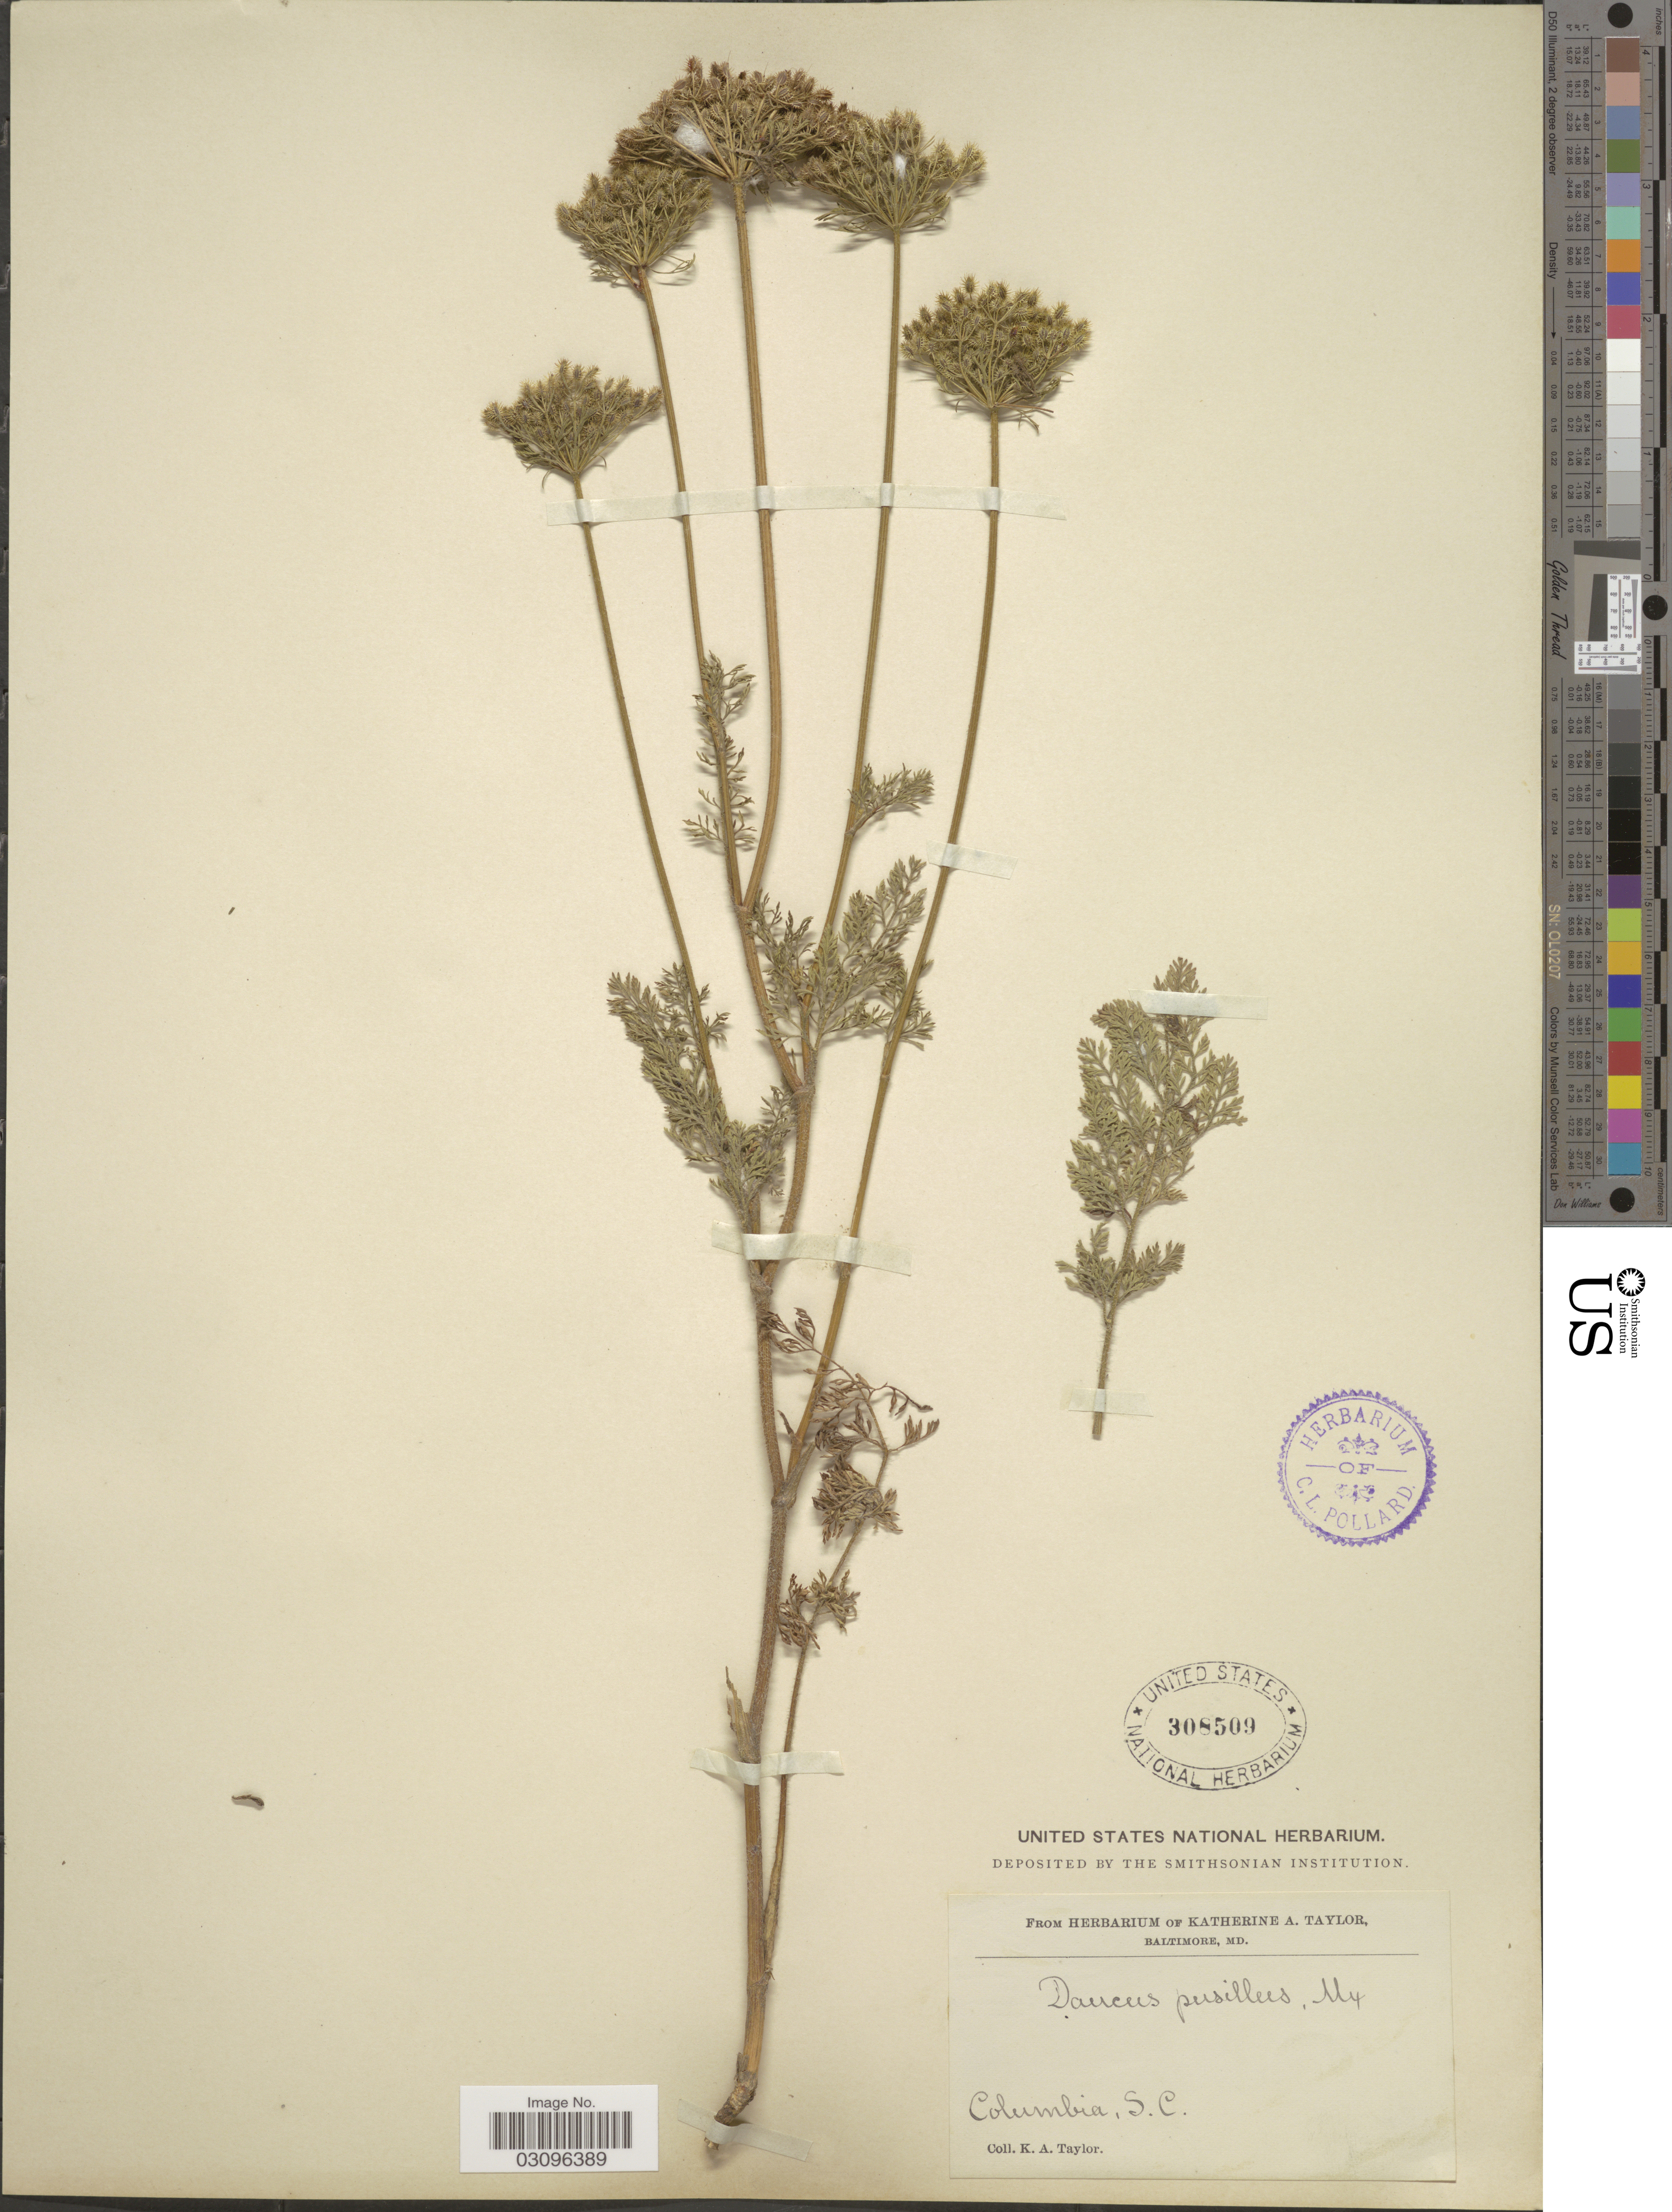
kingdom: Plantae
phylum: Tracheophyta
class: Magnoliopsida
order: Apiales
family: Apiaceae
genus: Daucus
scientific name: Daucus pusillus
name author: Michx.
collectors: K. A. Taylor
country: United States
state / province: South Carolina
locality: Columbia, S.C.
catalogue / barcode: US 308509